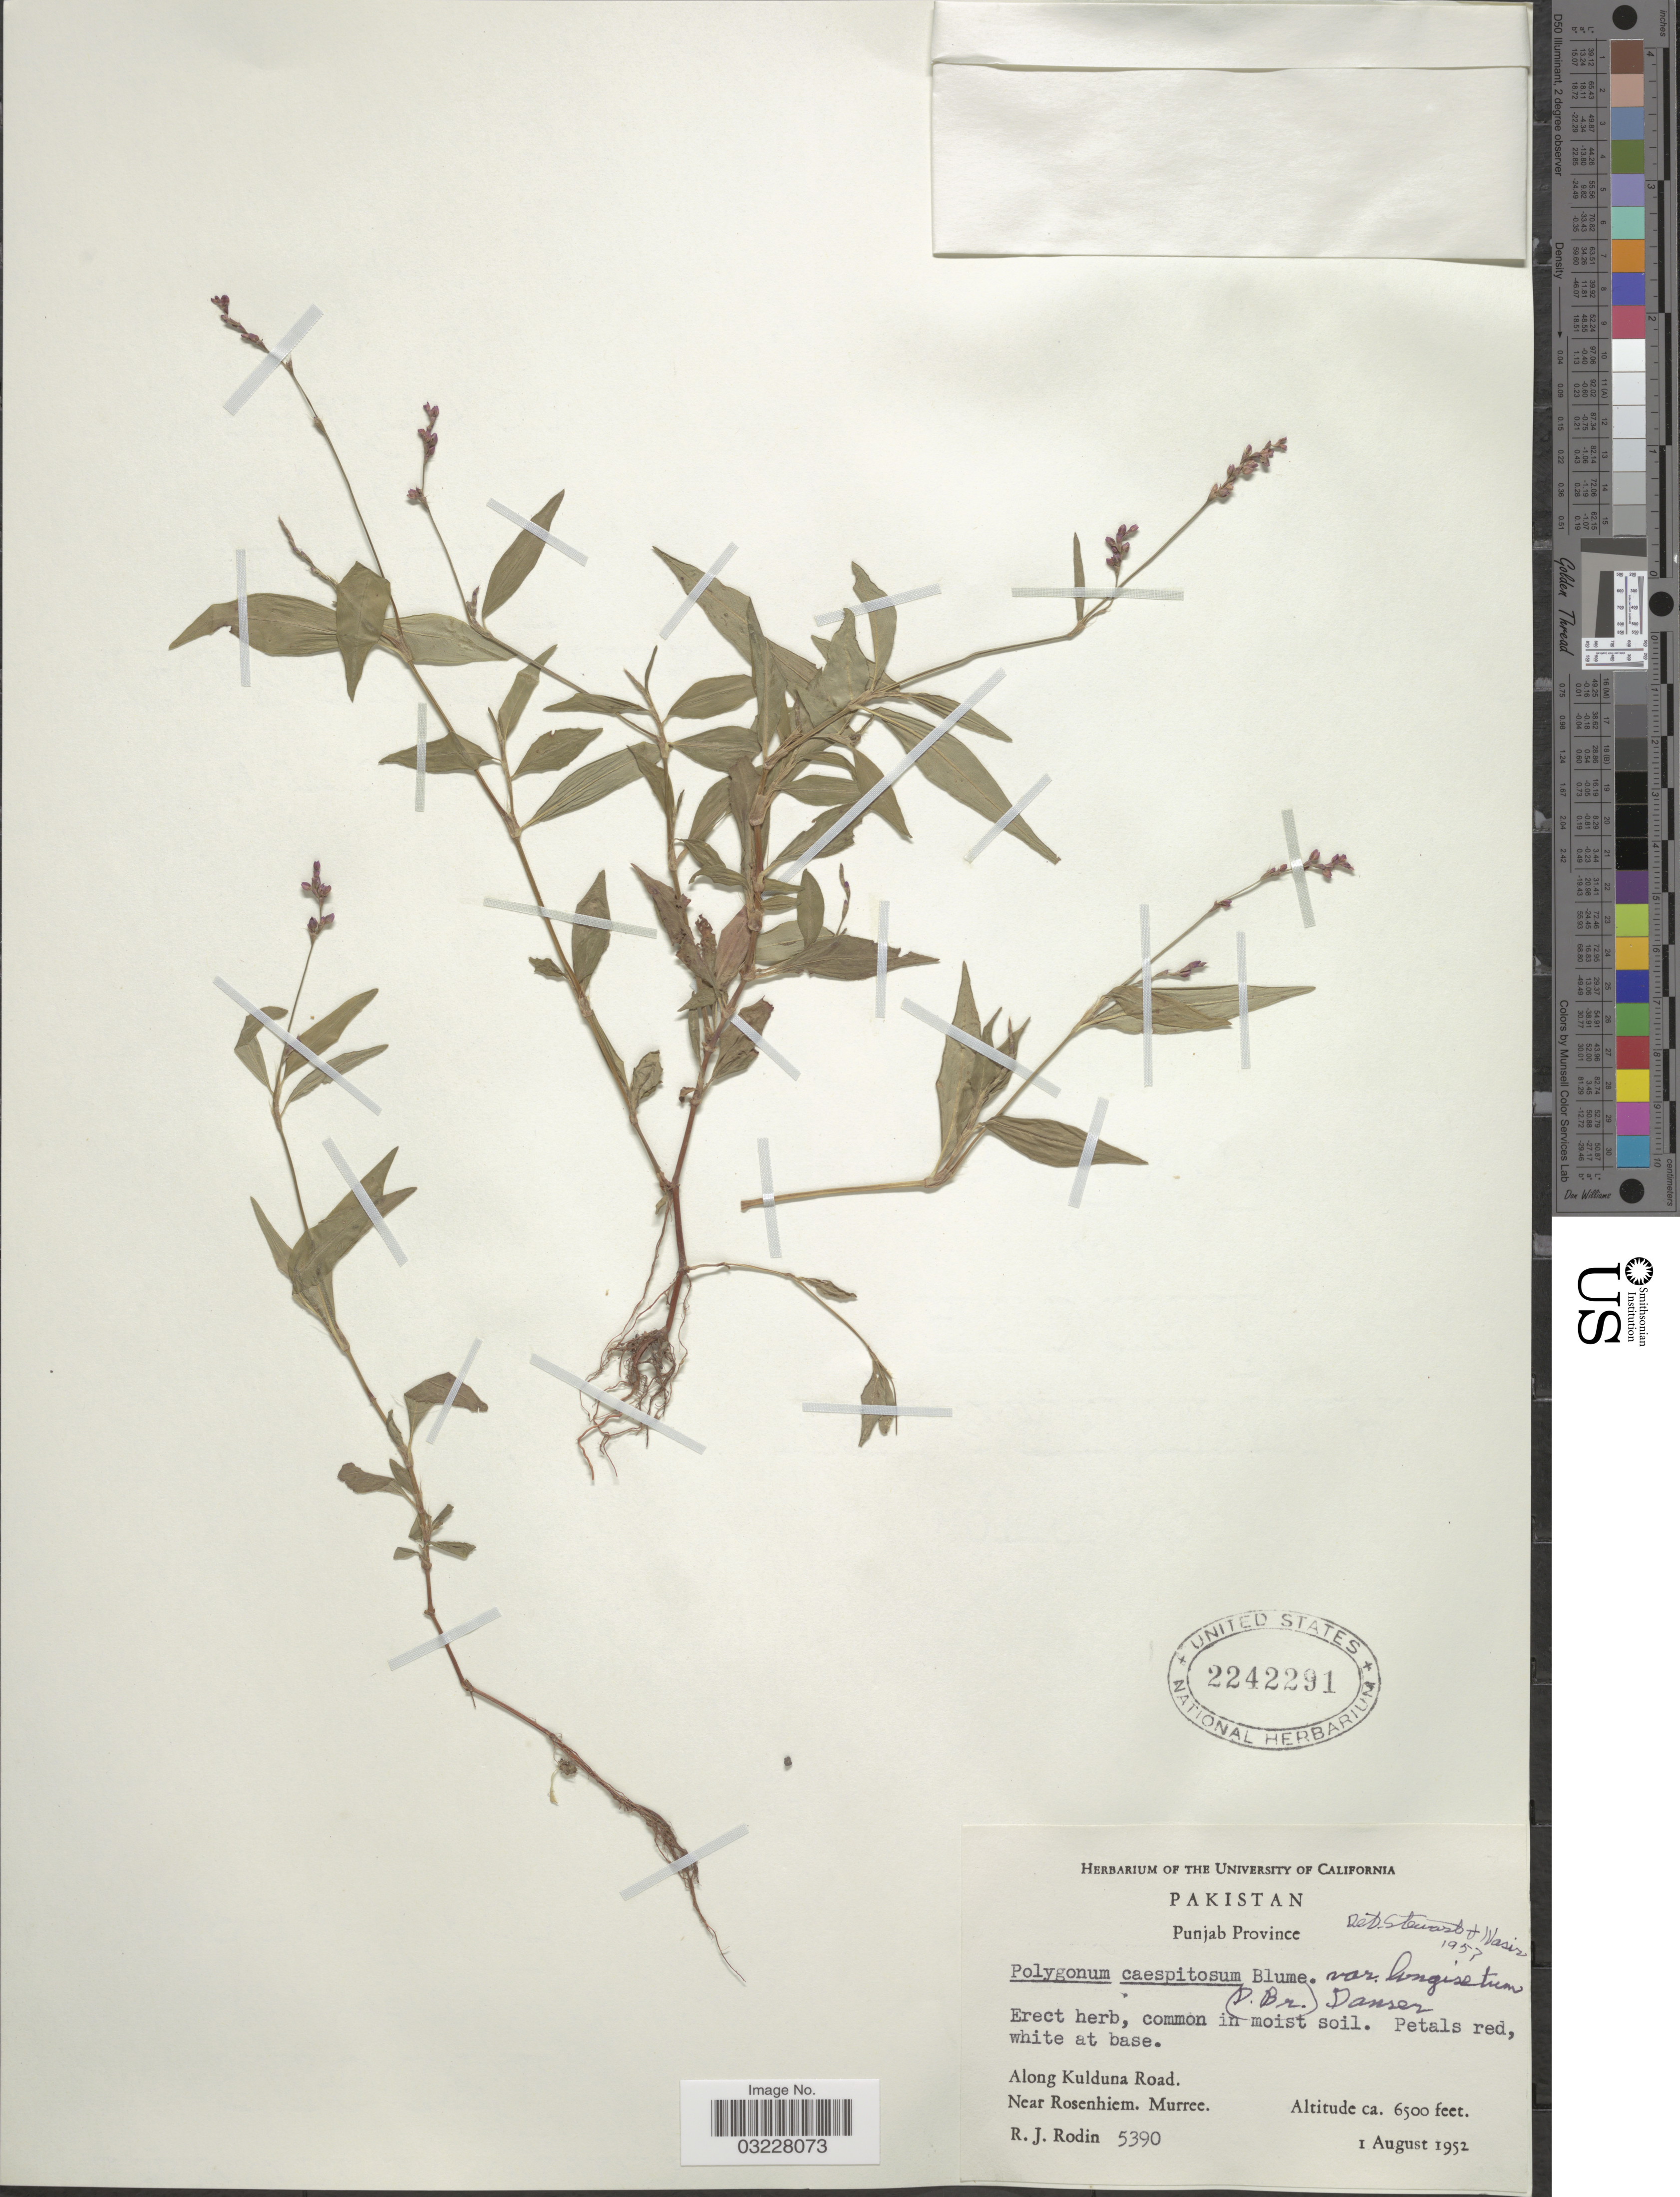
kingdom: Plantae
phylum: Tracheophyta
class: Magnoliopsida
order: Caryophyllales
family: Polygonaceae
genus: Polygonum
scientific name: Polygonum cespitosum var. longisetum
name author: (Bruijn) Steward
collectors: R. J. Rodin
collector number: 5390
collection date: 1952-08-01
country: Pakistan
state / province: Punjab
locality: Along Kulduna Road. Near Rosenhiem. Murree.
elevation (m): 1981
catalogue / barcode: US 2242291